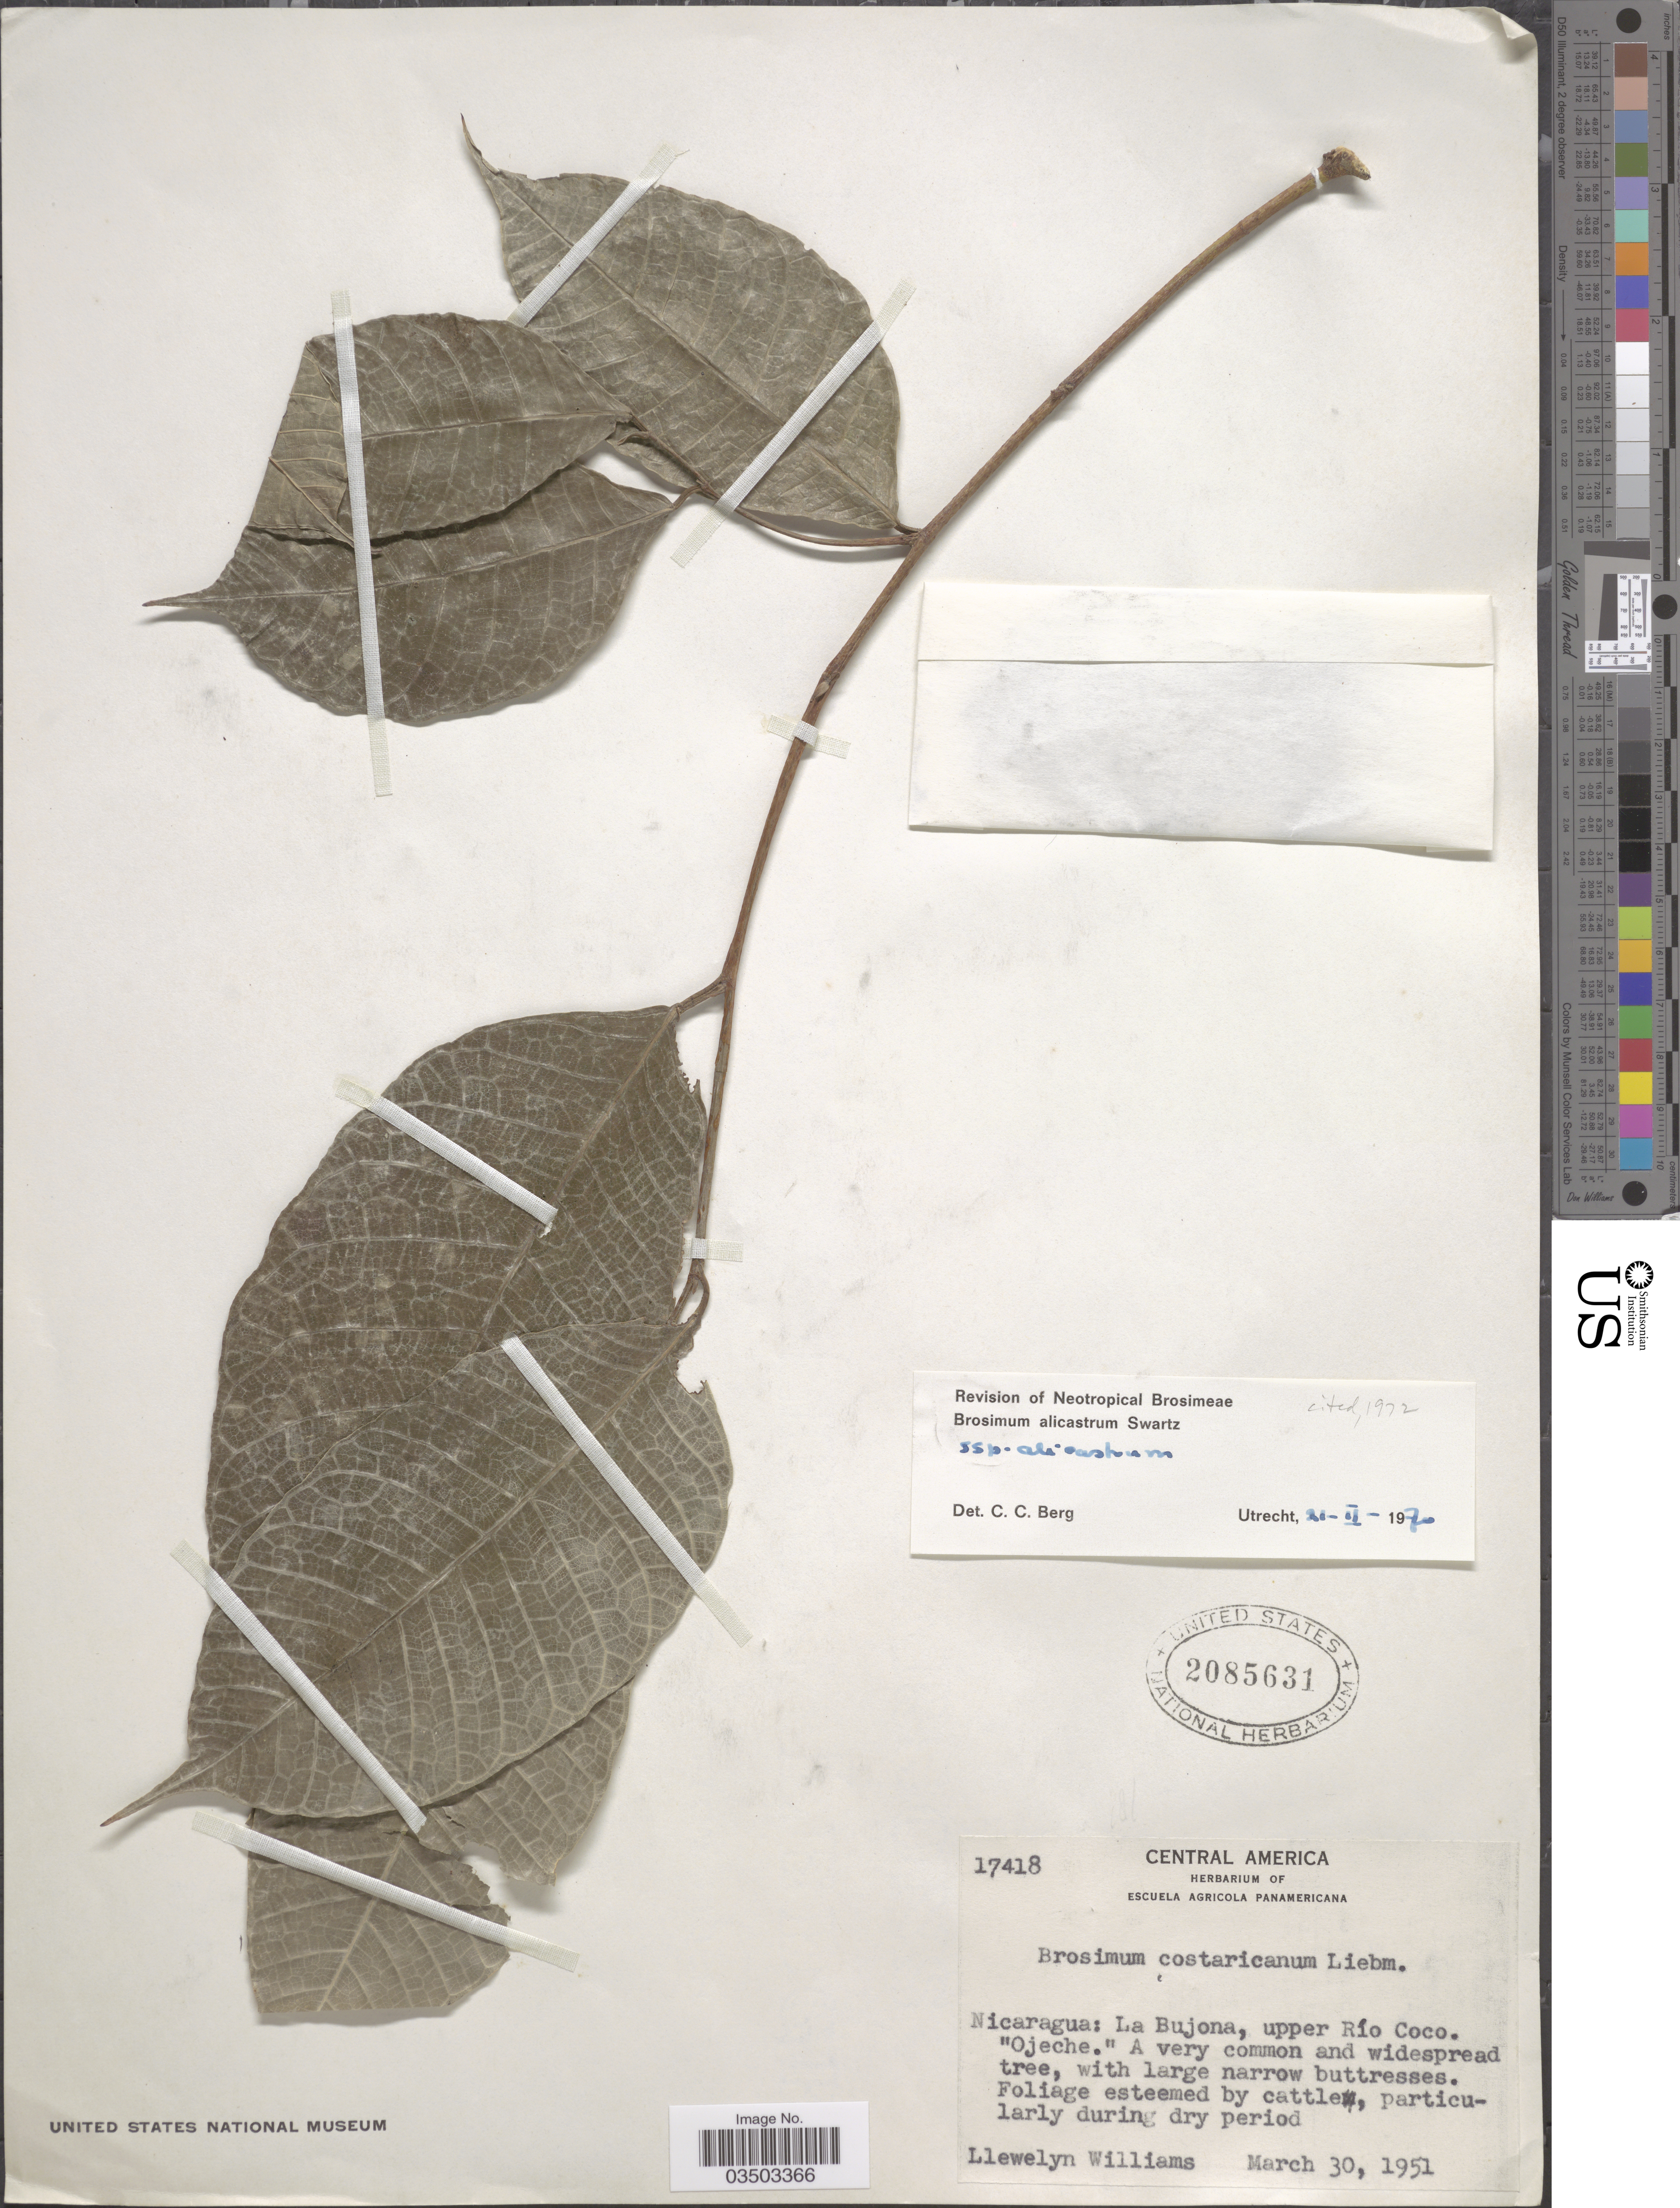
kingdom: Plantae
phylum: Tracheophyta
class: Magnoliopsida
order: Rosales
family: Moraceae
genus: Brosimum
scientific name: Brosimum alicastrum subsp. alicastrum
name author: Sw.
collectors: Ll. Williams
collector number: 17418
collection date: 1951-03-30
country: Nicaragua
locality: La Bujona, upper Río Coco.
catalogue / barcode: US 2085631